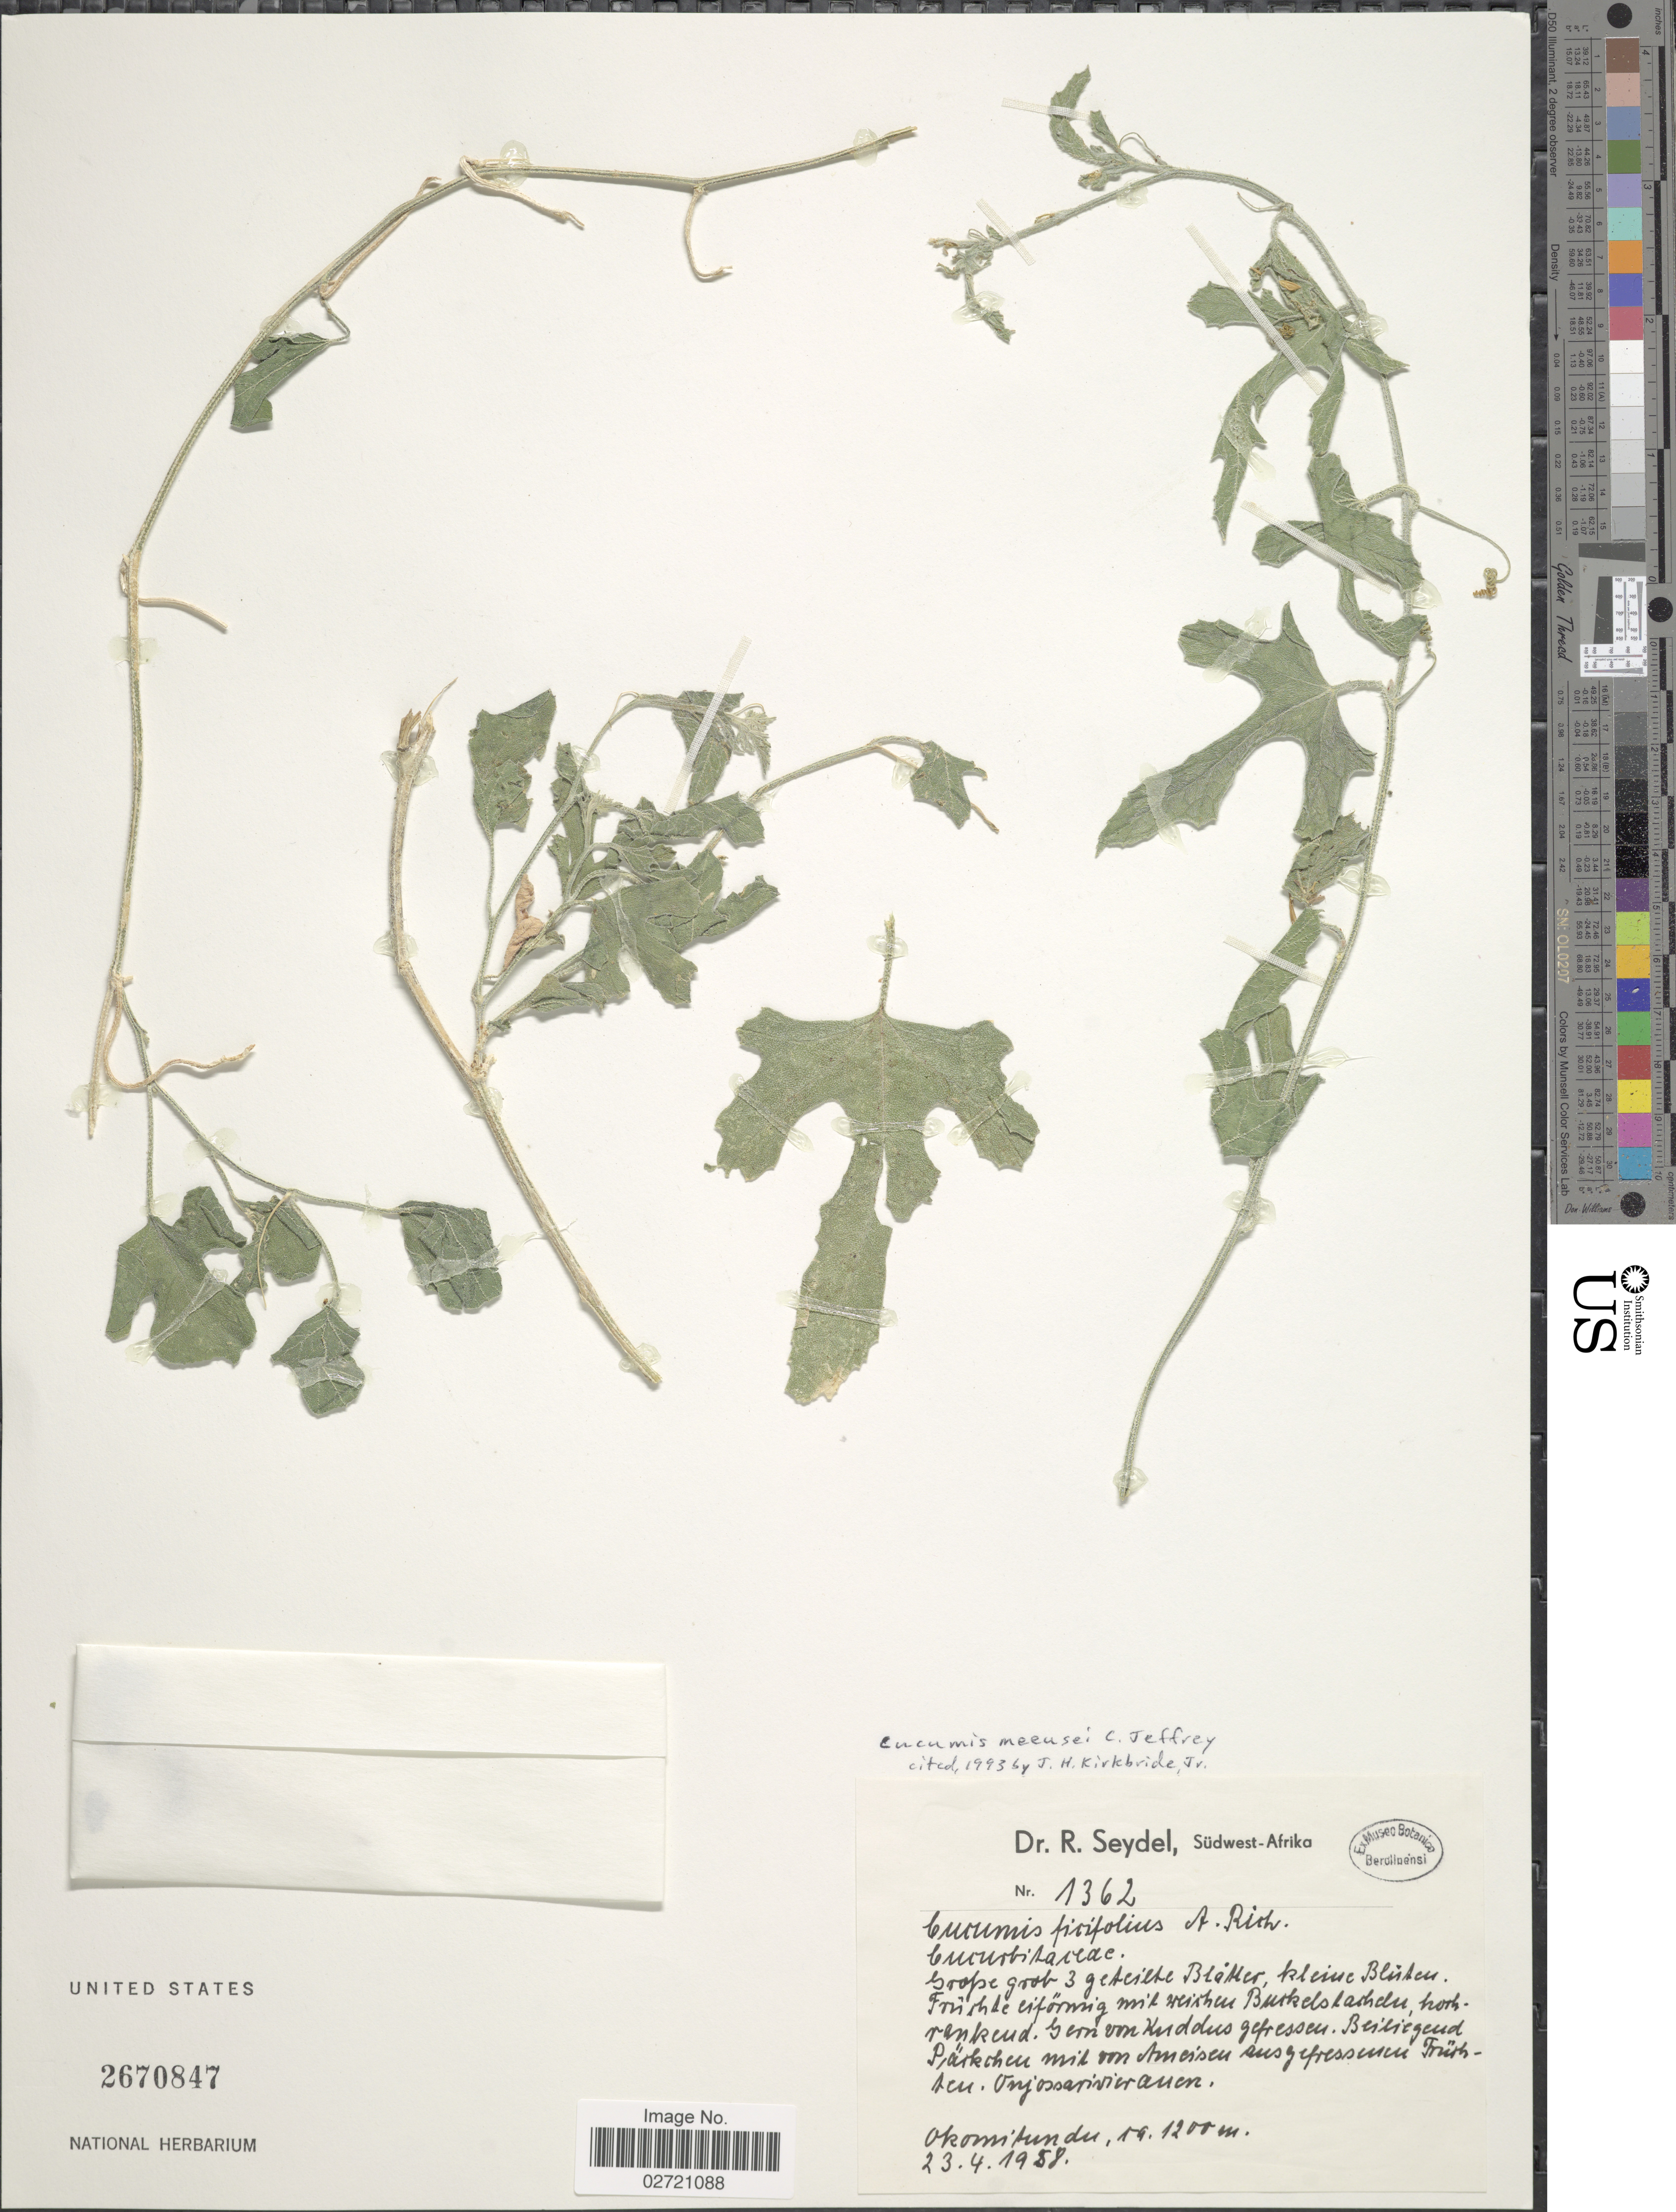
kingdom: Plantae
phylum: Tracheophyta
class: Magnoliopsida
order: Cucurbitales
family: Cucurbitaceae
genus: Cucumis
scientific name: Cucumis meeusei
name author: C. Jeffrey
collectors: R. Seydel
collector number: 1362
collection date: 1958-04-23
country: Namibia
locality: Sudwest-Afrika. Okomitundu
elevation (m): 1200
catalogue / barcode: US 2670847